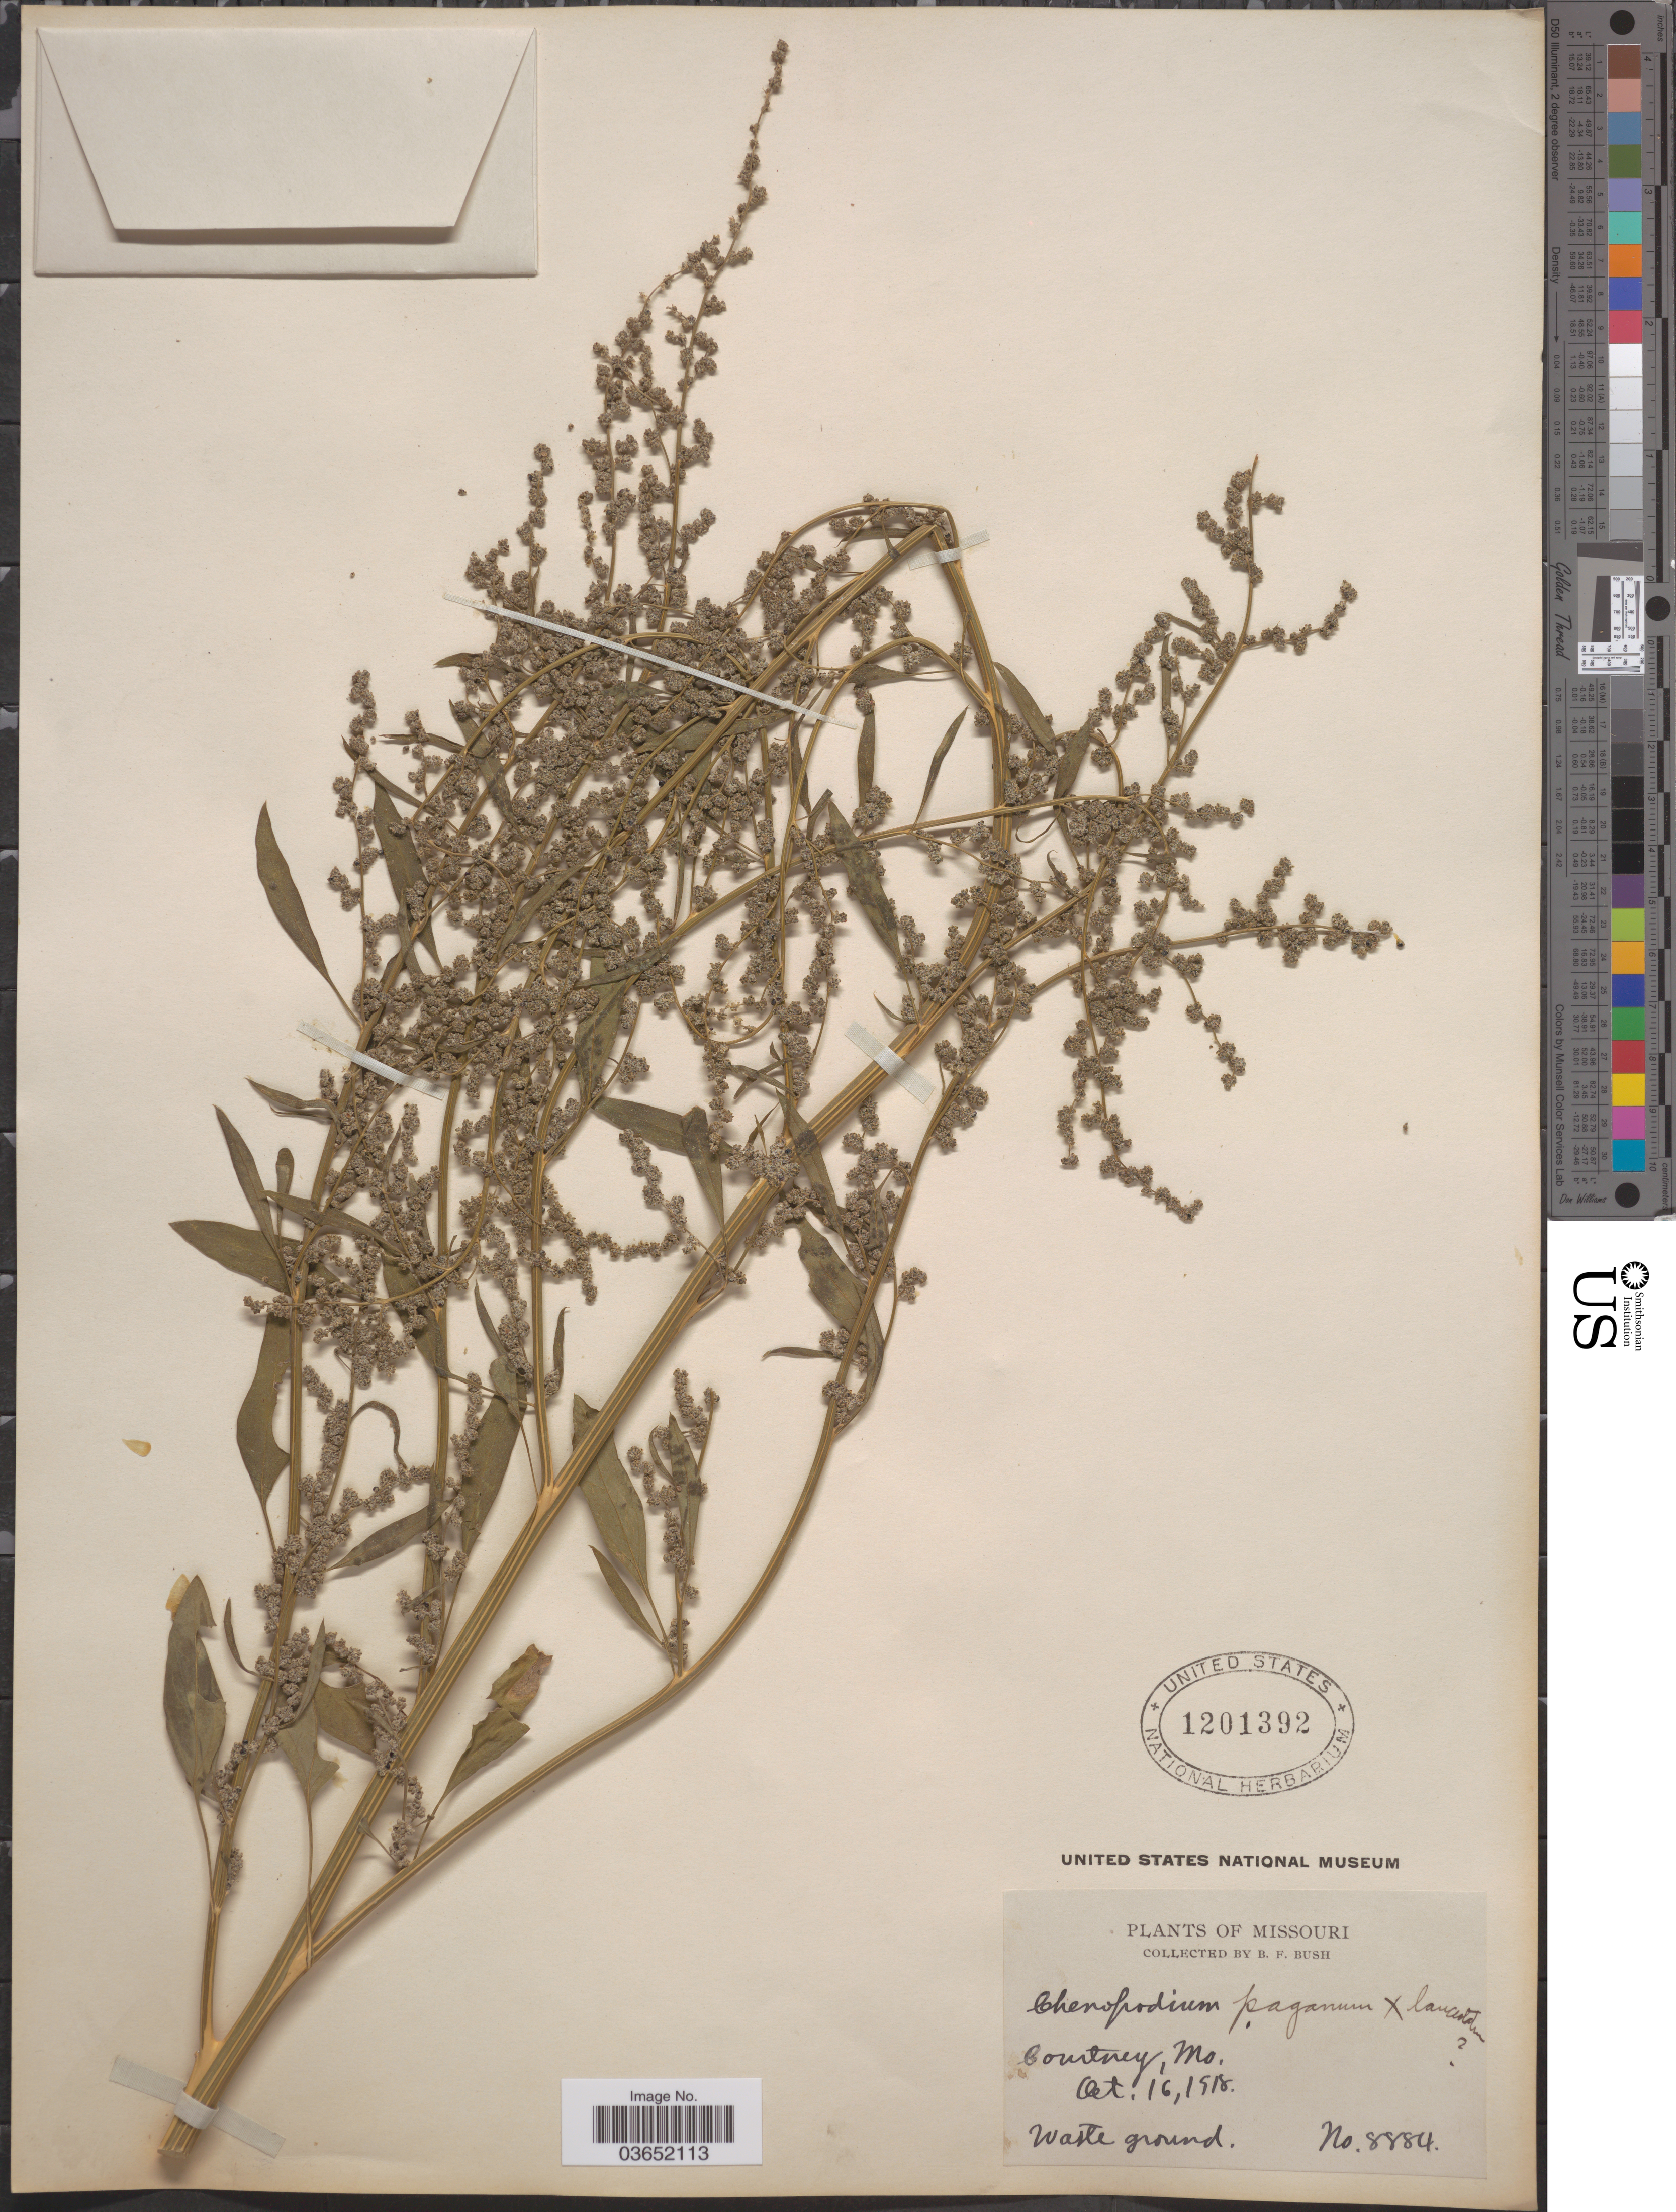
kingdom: Plantae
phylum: Tracheophyta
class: Magnoliopsida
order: Caryophyllales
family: Amaranthaceae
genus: Chenopodium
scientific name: Chenopodium album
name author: L.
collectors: B. F. Bush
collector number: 8884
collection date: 1918-10-16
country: United States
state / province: Missouri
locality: Courtney.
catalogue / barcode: US 1201392